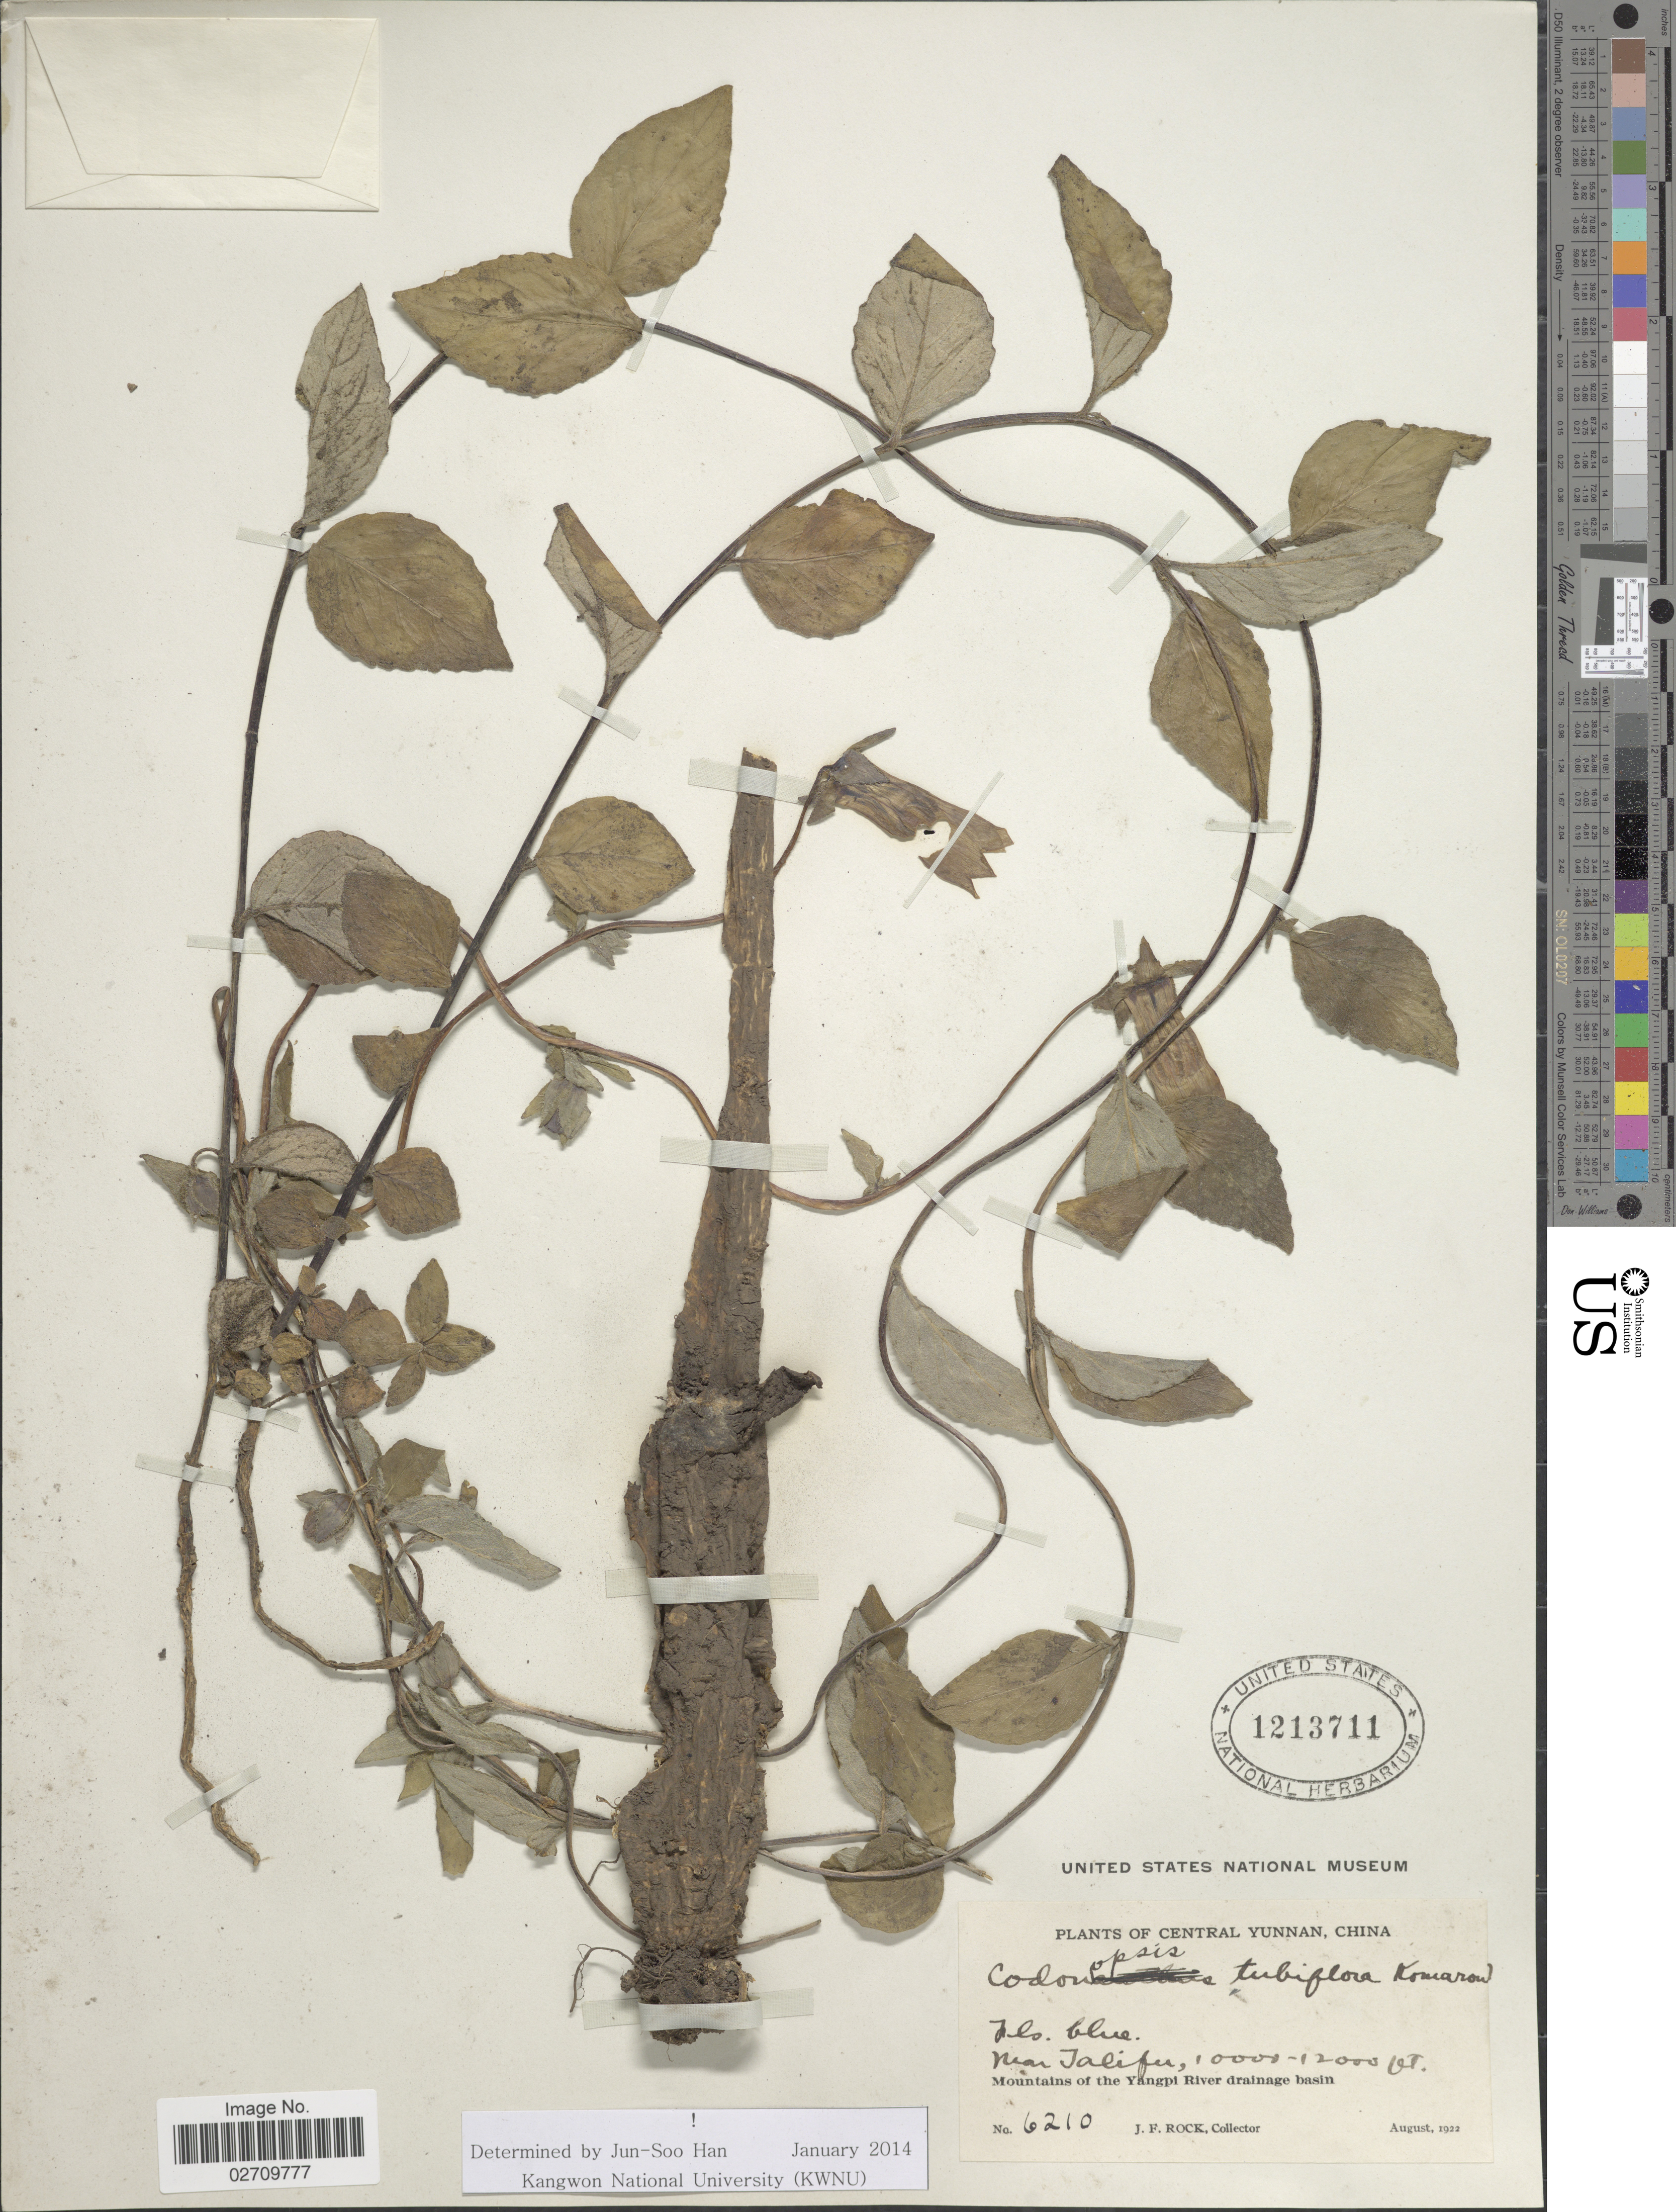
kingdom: Plantae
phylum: Tracheophyta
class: Magnoliopsida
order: Asterales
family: Campanulaceae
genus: Codonopsis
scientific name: Codonopsis tubulosa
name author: Kom.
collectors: J. F. Rock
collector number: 6210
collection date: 1922-08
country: China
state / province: Yunnan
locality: Central Yunnan, Near Talifu, Mountains of the Yangpi River drainage basin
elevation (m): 3048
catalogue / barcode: US 1213711